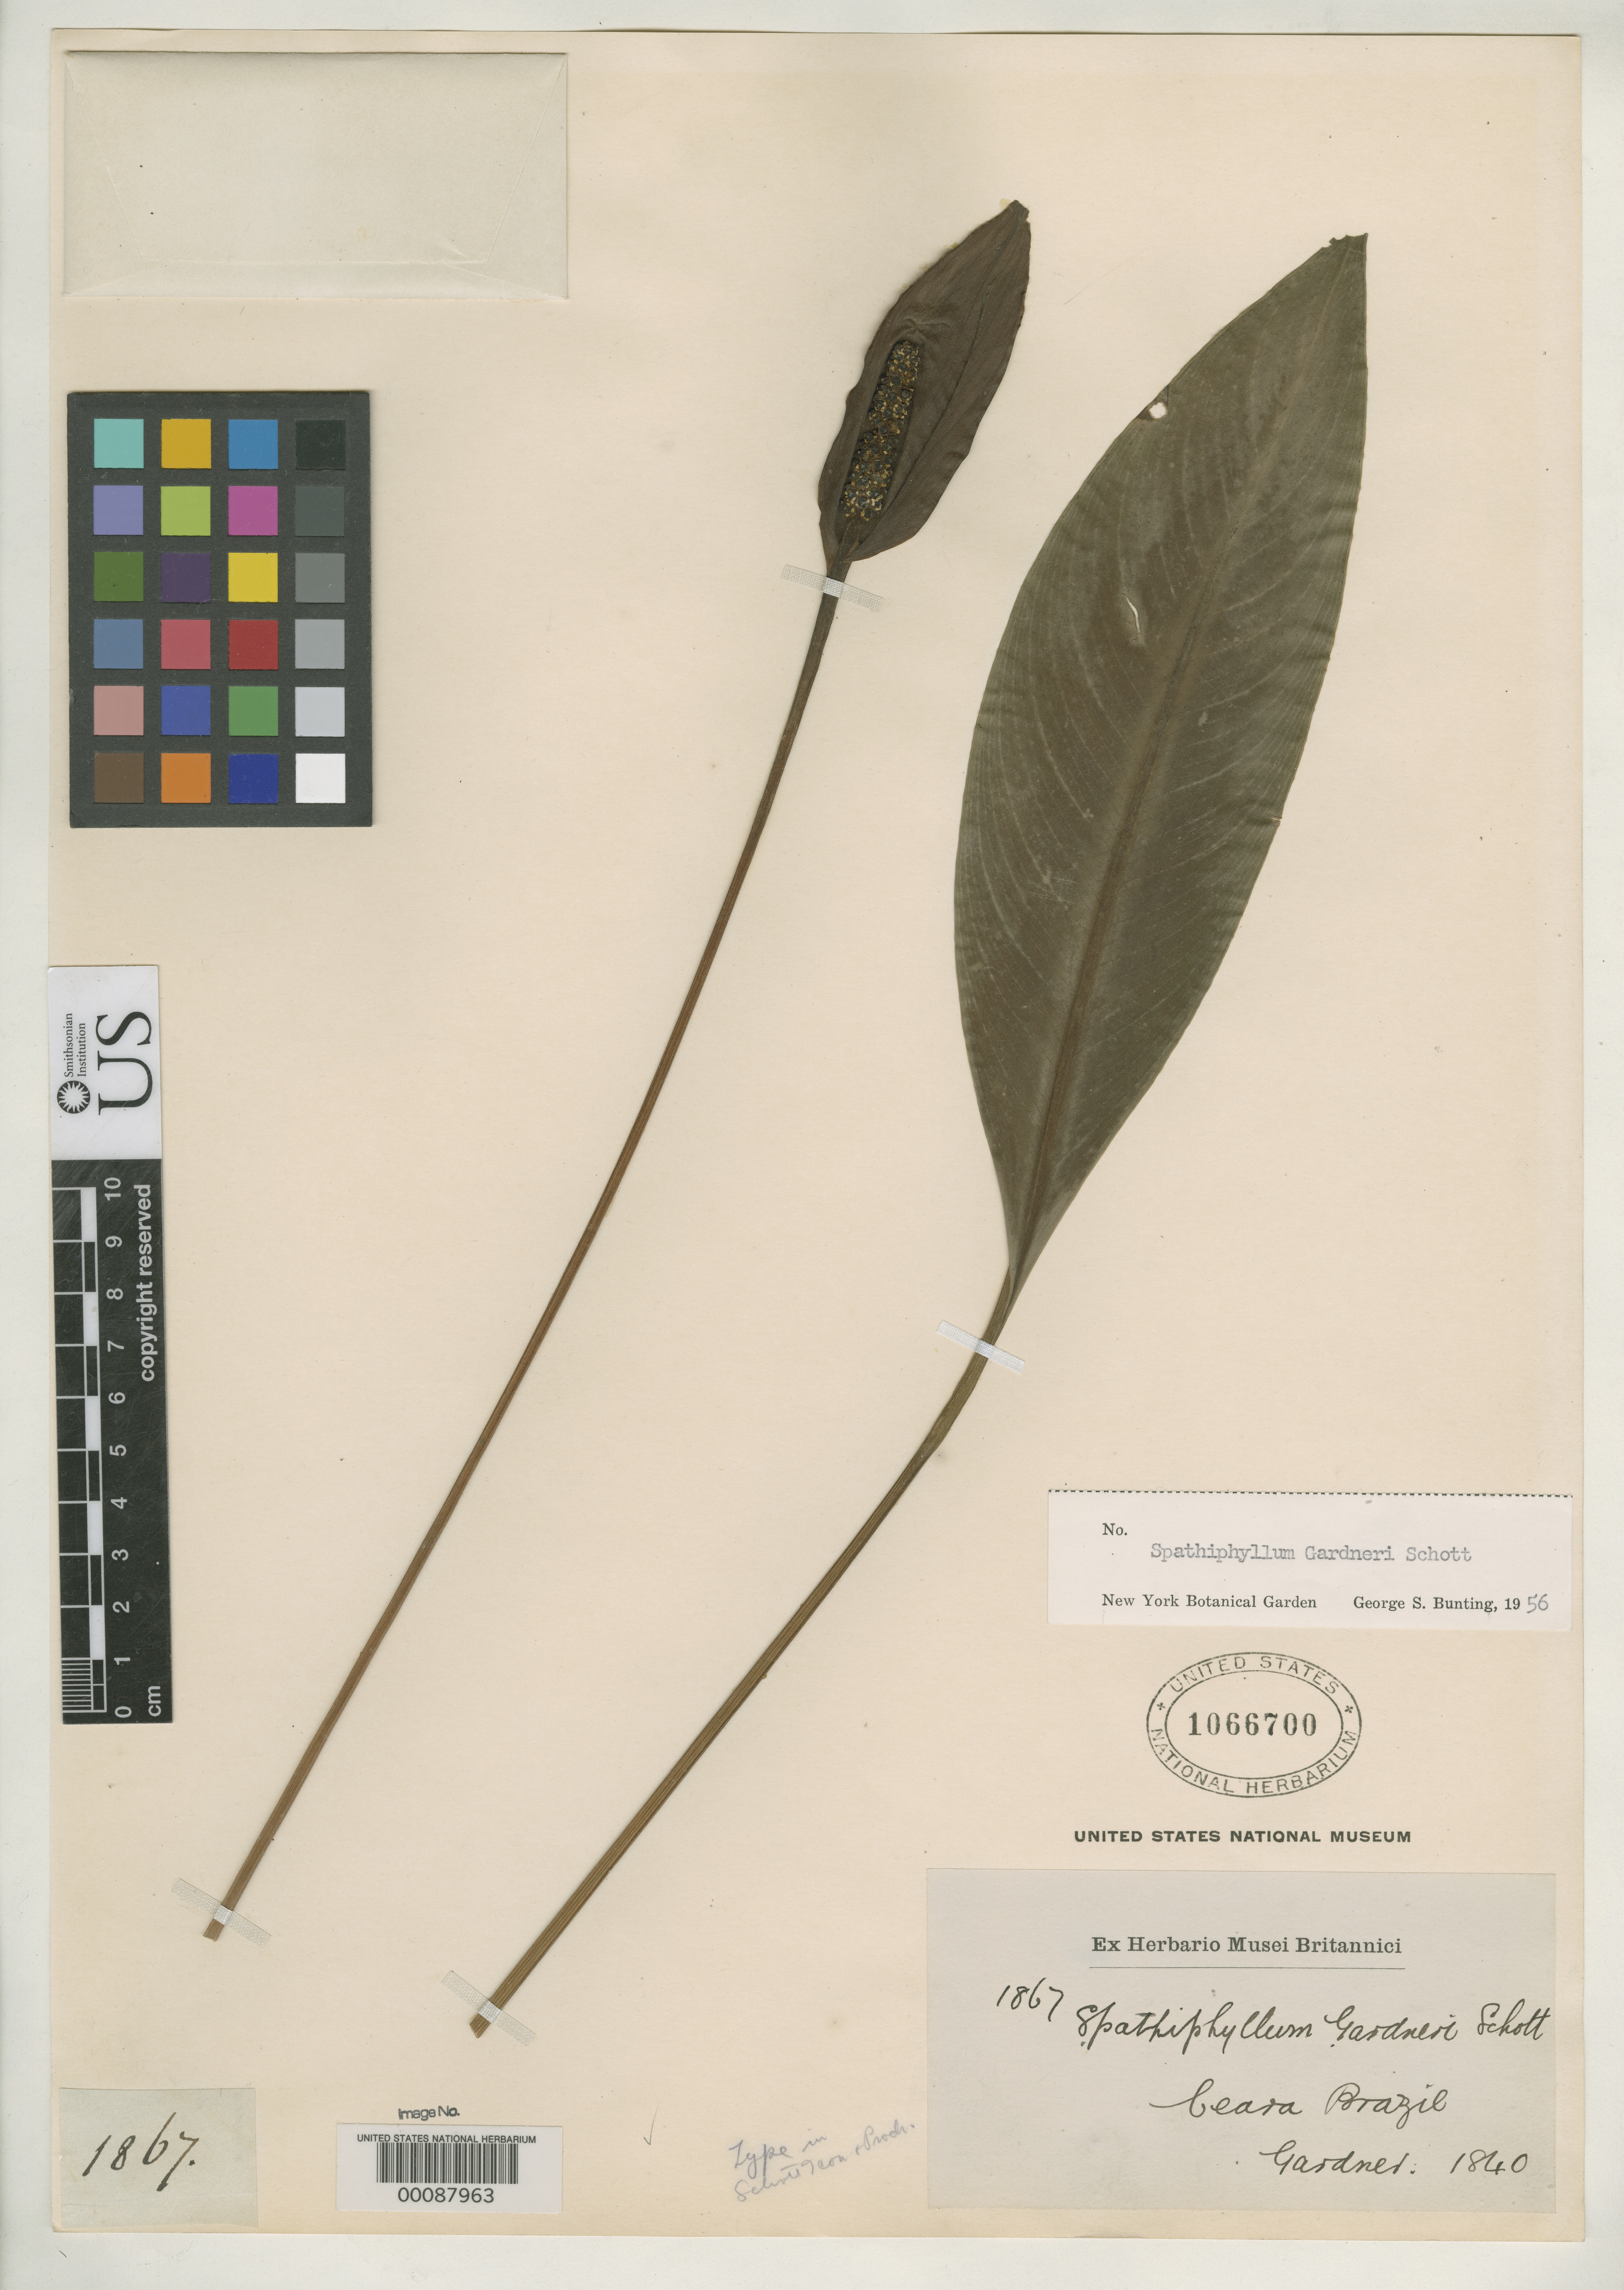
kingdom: Plantae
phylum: Tracheophyta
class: Liliopsida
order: Alismatales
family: Araceae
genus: Spathiphyllum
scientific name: Spathiphyllum gardneri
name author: Schott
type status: Type Collection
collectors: G. Gardner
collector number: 1867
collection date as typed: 1840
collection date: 1840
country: Brazil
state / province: Ceará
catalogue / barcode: US 1066700